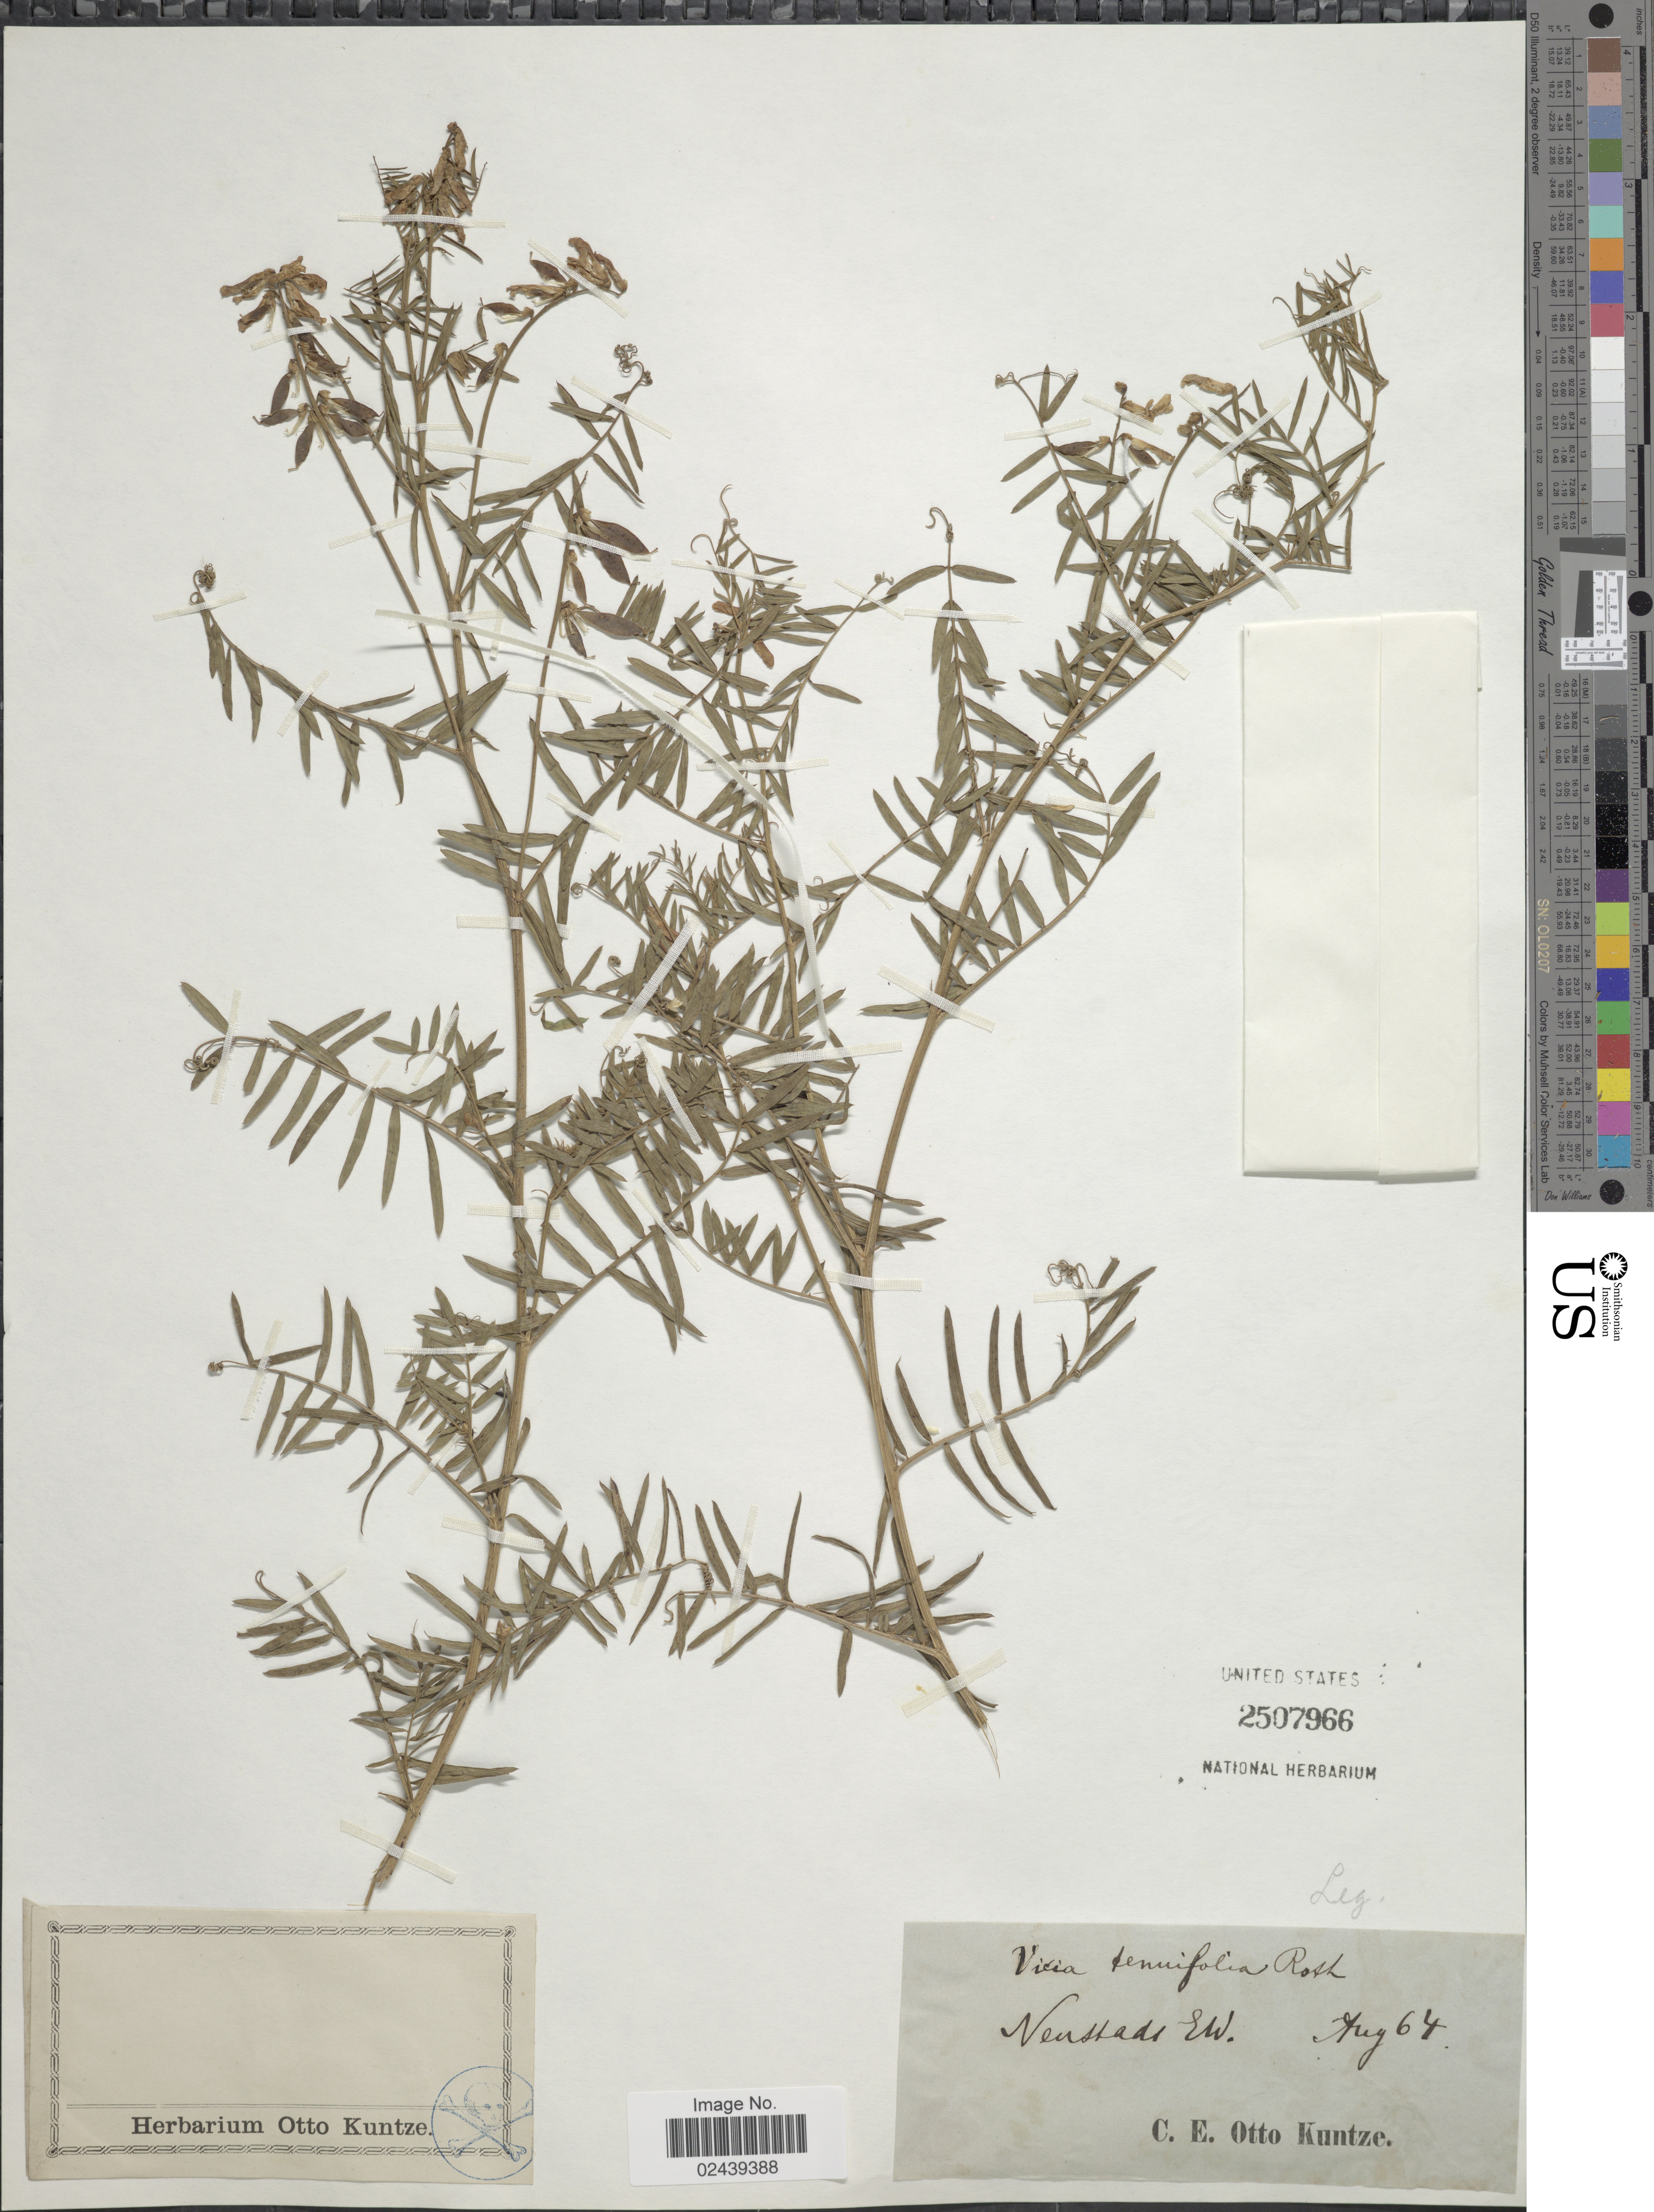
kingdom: Plantae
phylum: Tracheophyta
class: Magnoliopsida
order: Fabales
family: Fabaceae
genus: Vicia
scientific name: Vicia tenuifolia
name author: Ten.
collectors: C.E.O. Kuntze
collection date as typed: Transcribed d/m/y: /8/64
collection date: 1864-08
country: Germany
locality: Nuestadt EW.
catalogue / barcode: US 2507966